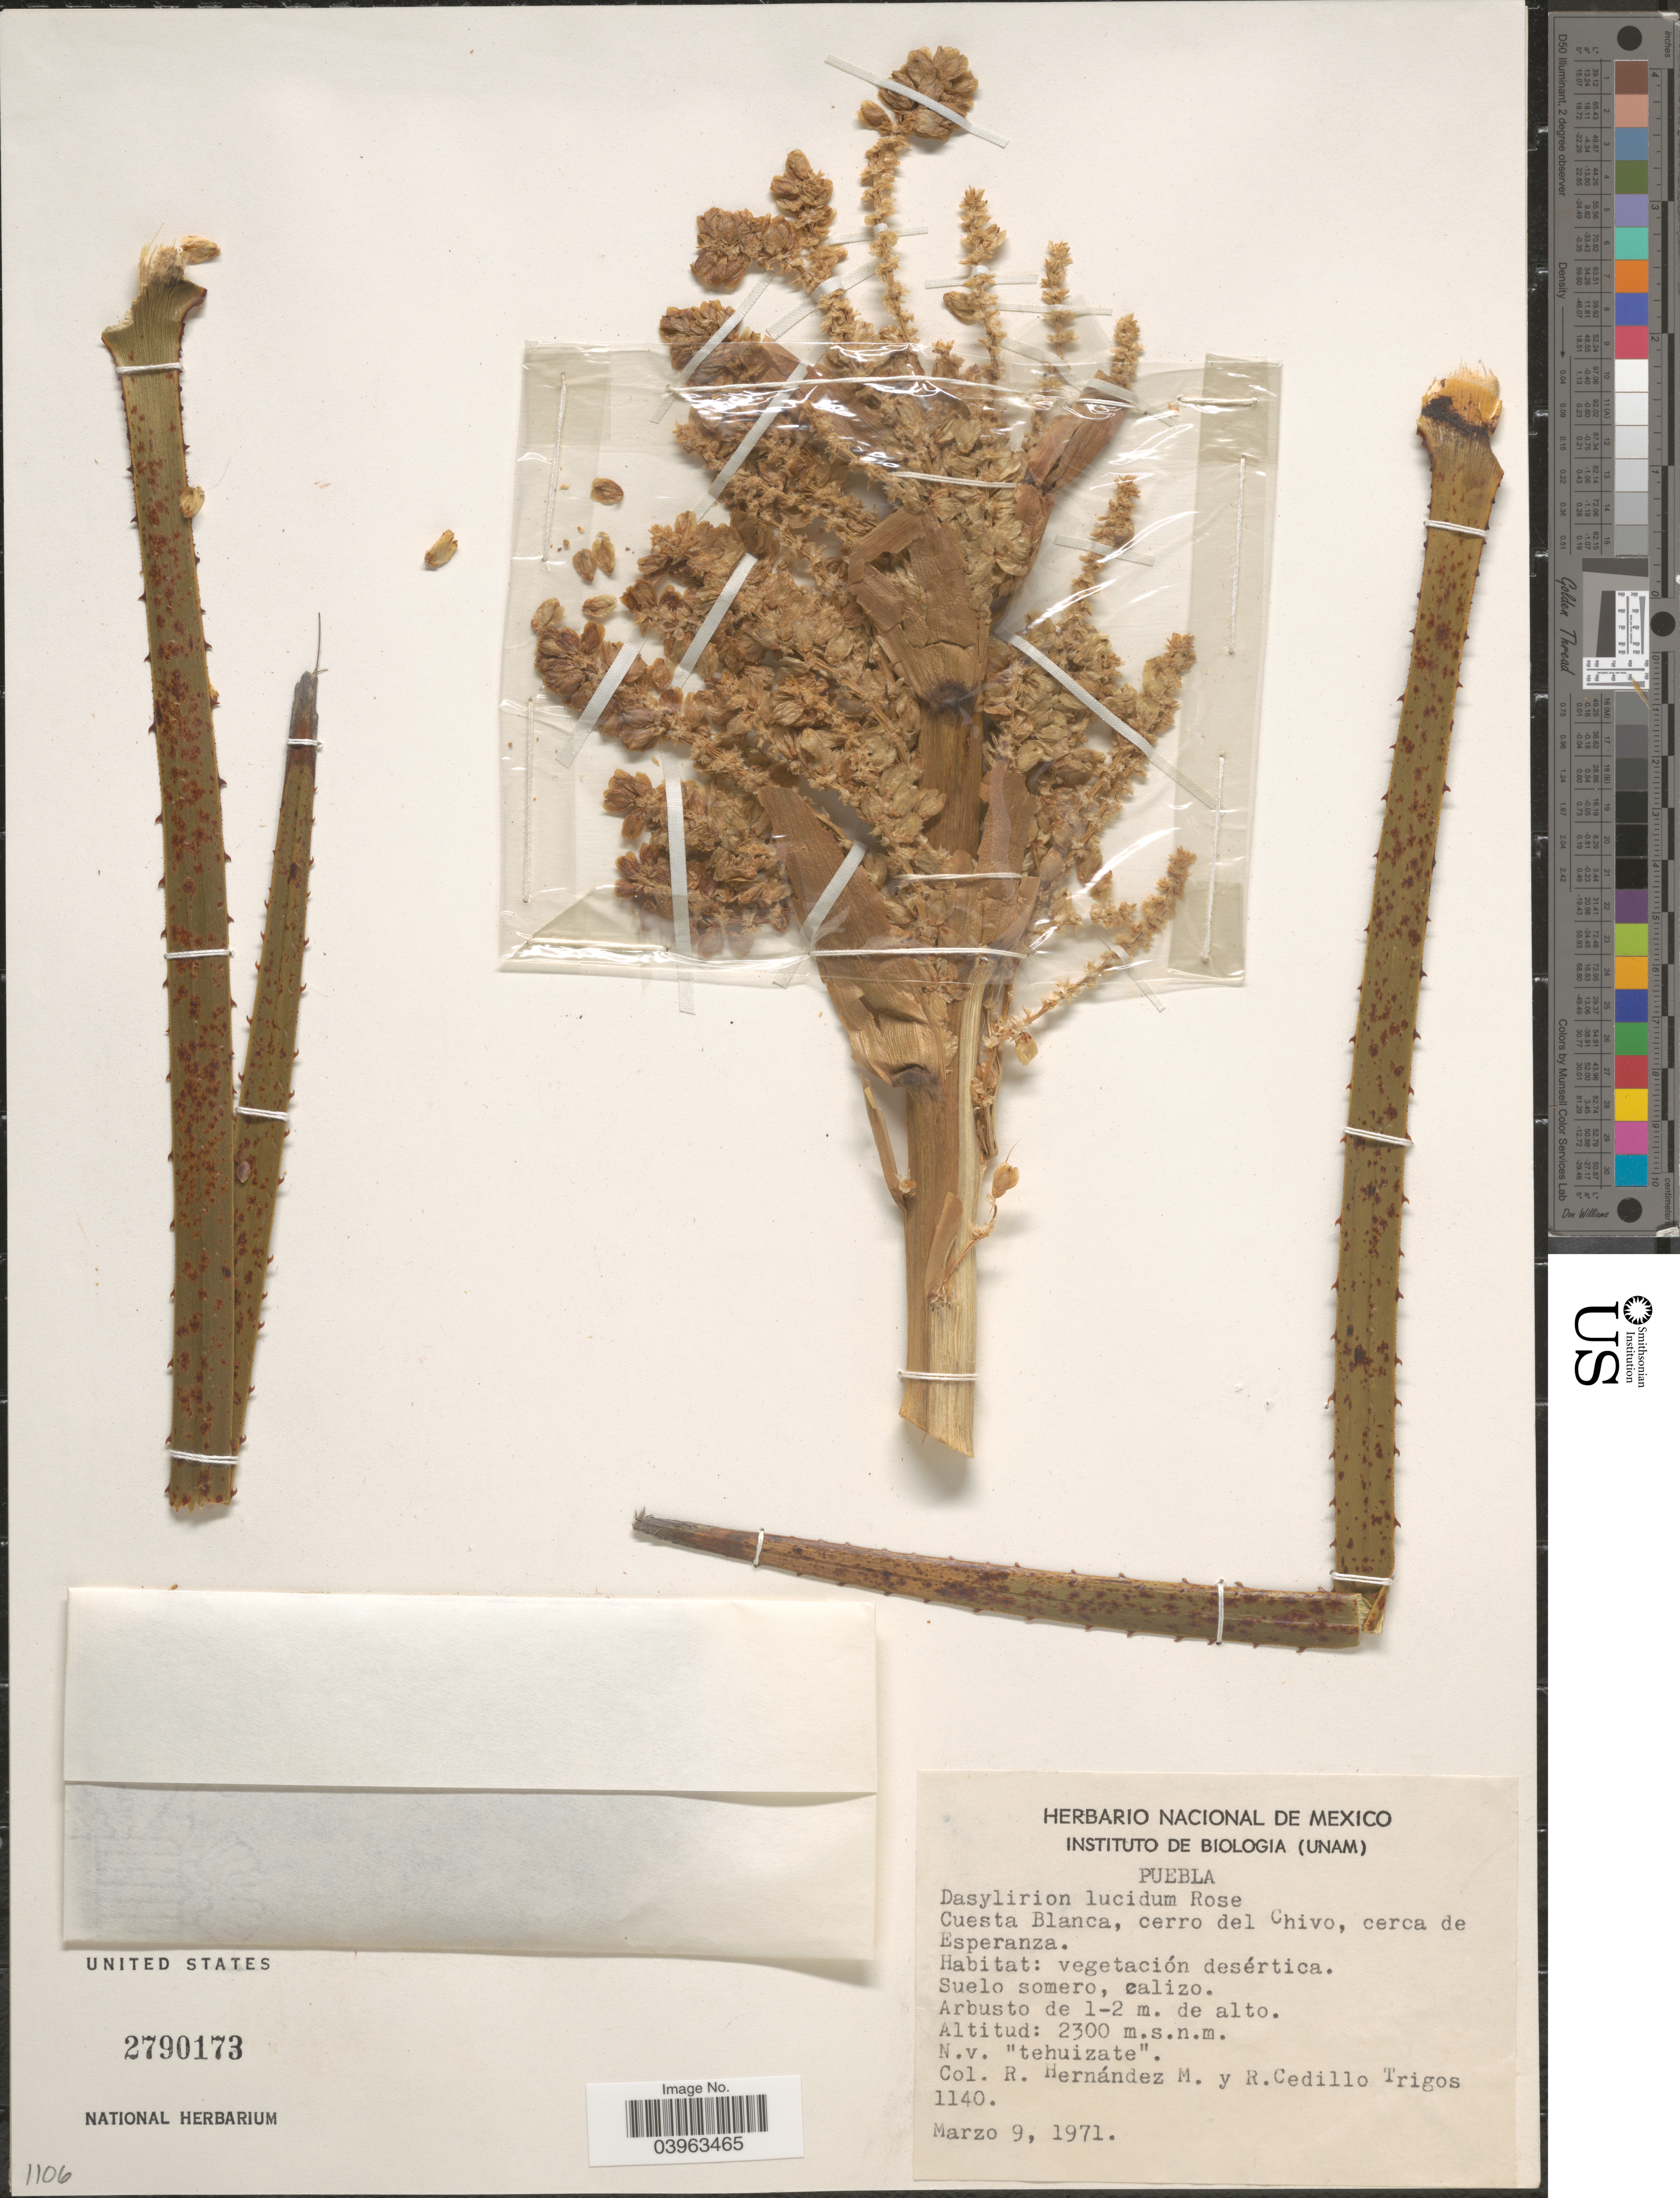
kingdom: Plantae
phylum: Tracheophyta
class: Liliopsida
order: Asparagales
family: Asparagaceae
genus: Dasylirion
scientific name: Dasylirion lucidum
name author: Rose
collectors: R. Hernández M. & R. CedilloT.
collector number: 1140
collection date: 1971-03-09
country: Mexico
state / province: Puebla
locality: Cuesta Blanca, cerro del Chivo, cerca de Esperanza.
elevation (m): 2300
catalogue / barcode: US 2790173